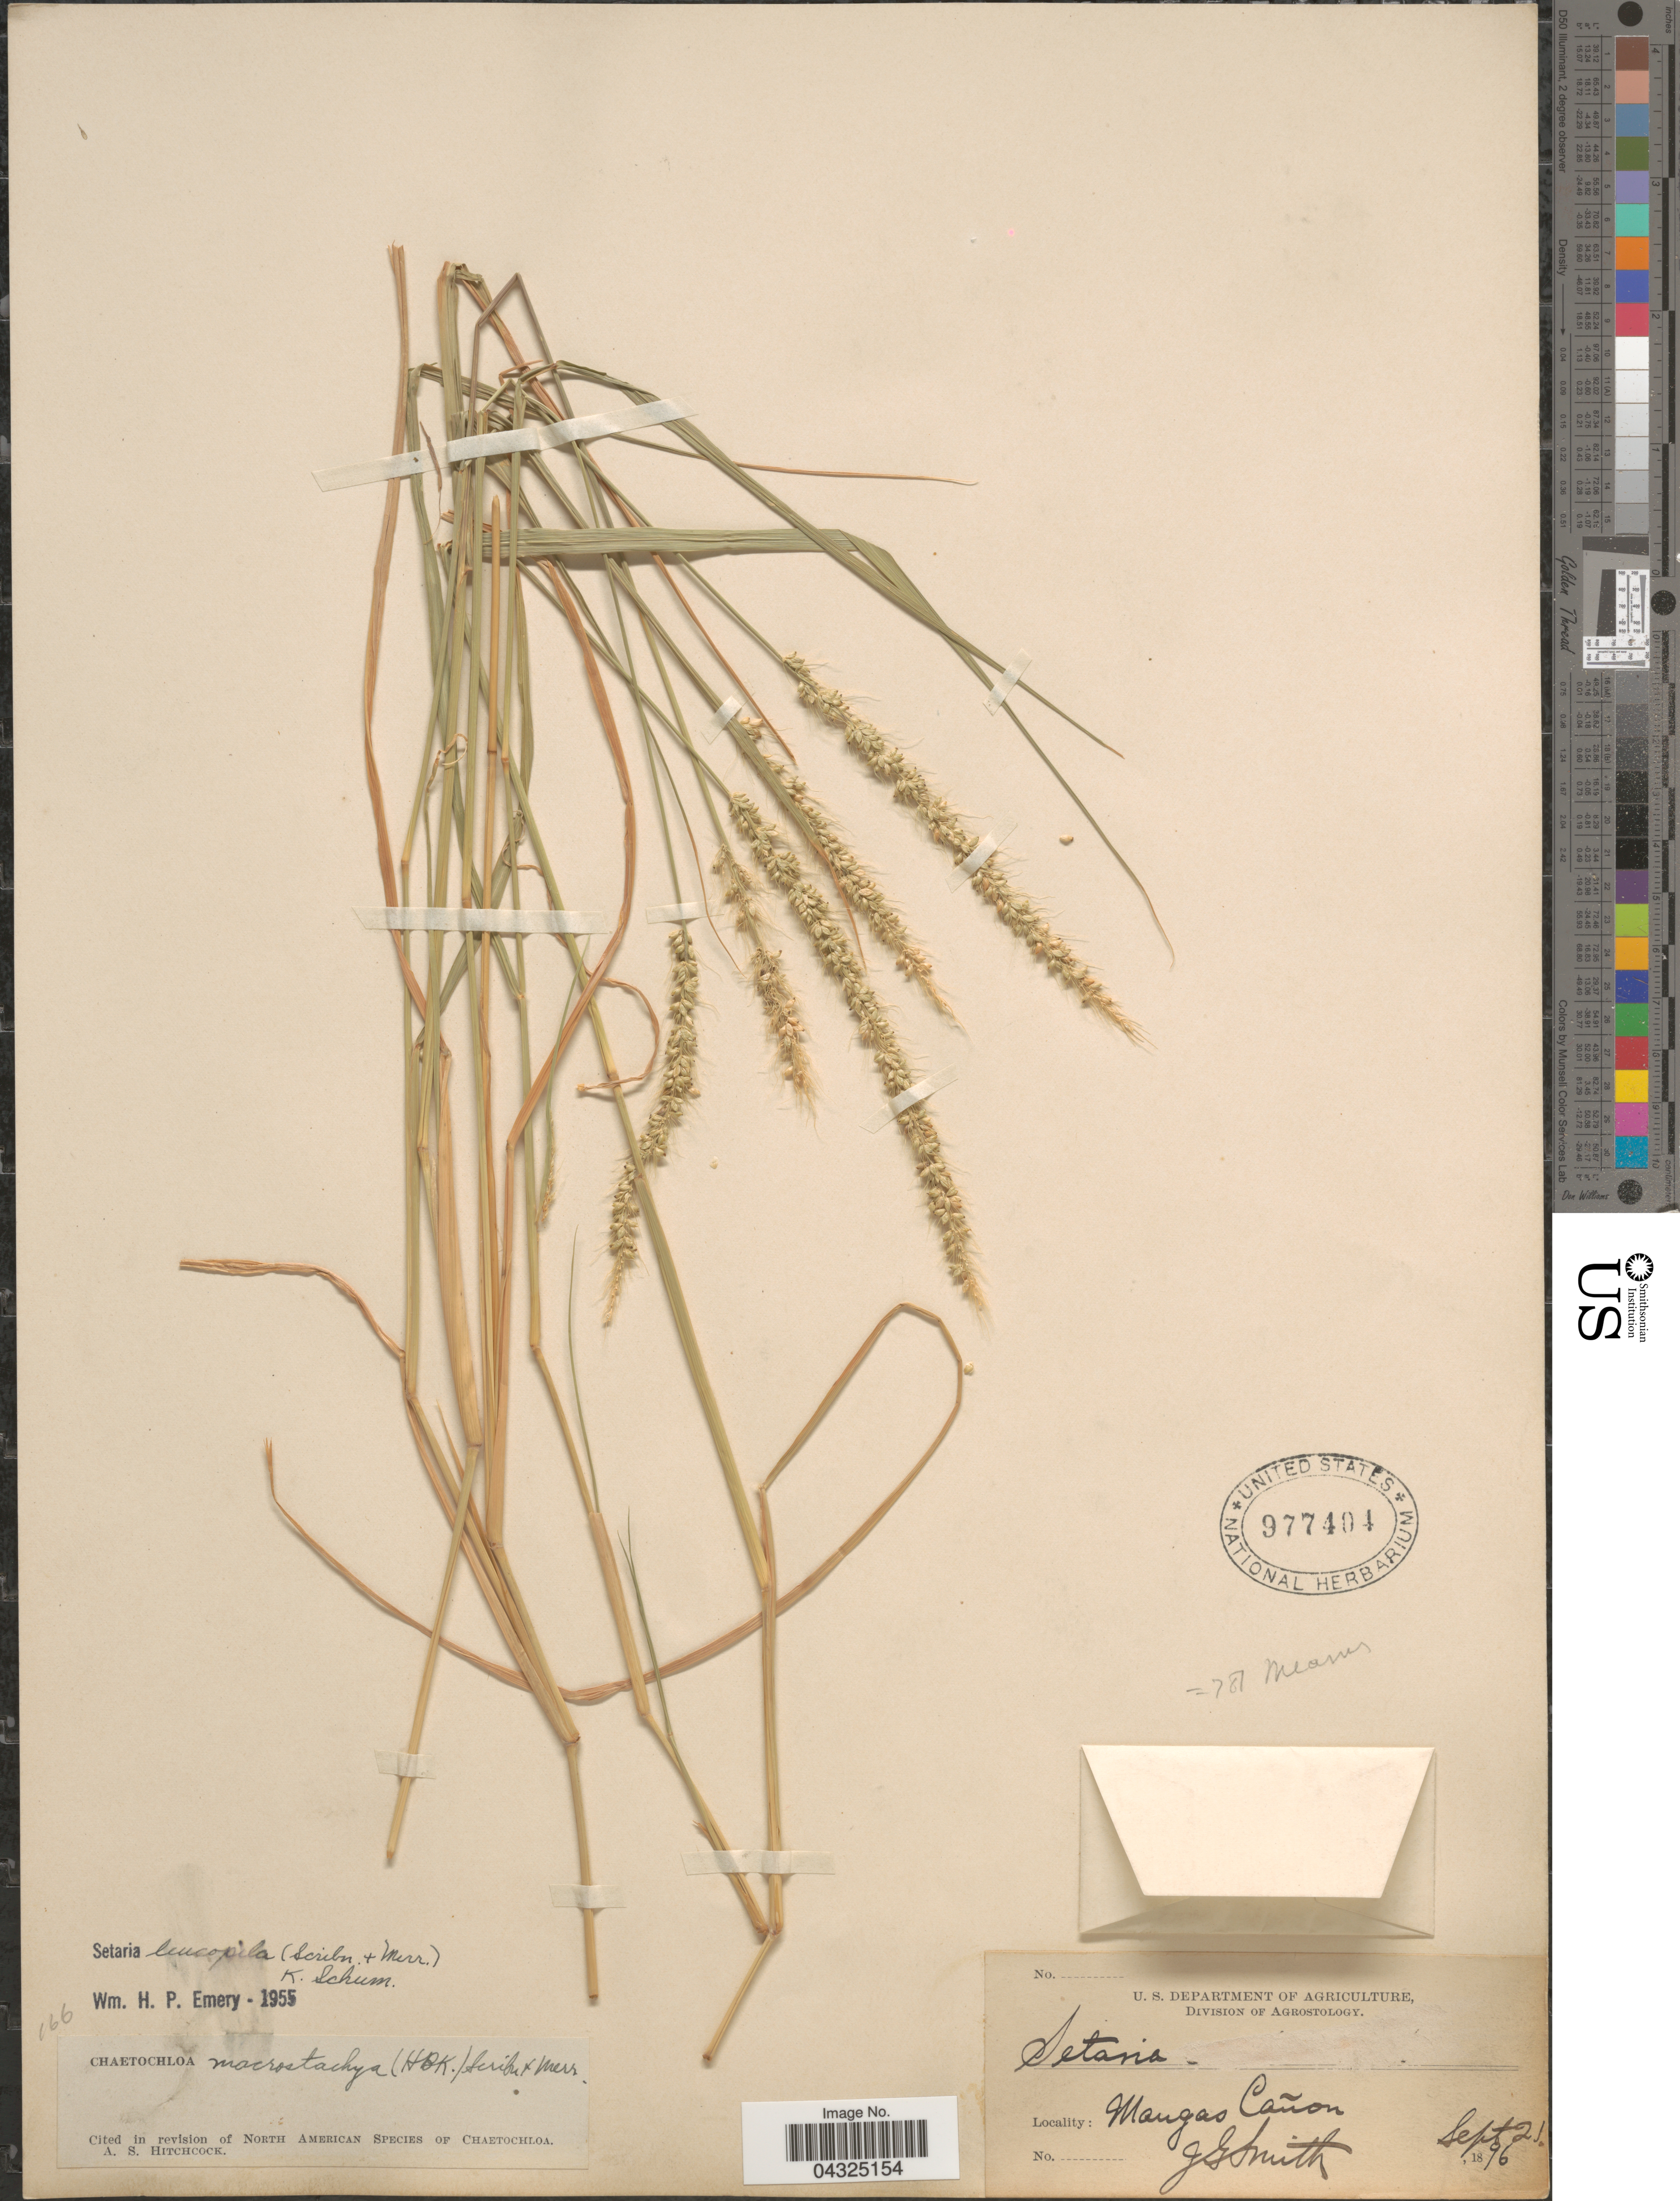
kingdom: Plantae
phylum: Tracheophyta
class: Liliopsida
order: Poales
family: Poaceae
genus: Setaria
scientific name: Setaria leucopila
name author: (Scribn. & Merr.) K. Schum.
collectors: G. E. Smith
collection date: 1896-09-21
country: United States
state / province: New Mexico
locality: Mangas Cañon.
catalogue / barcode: US 977404